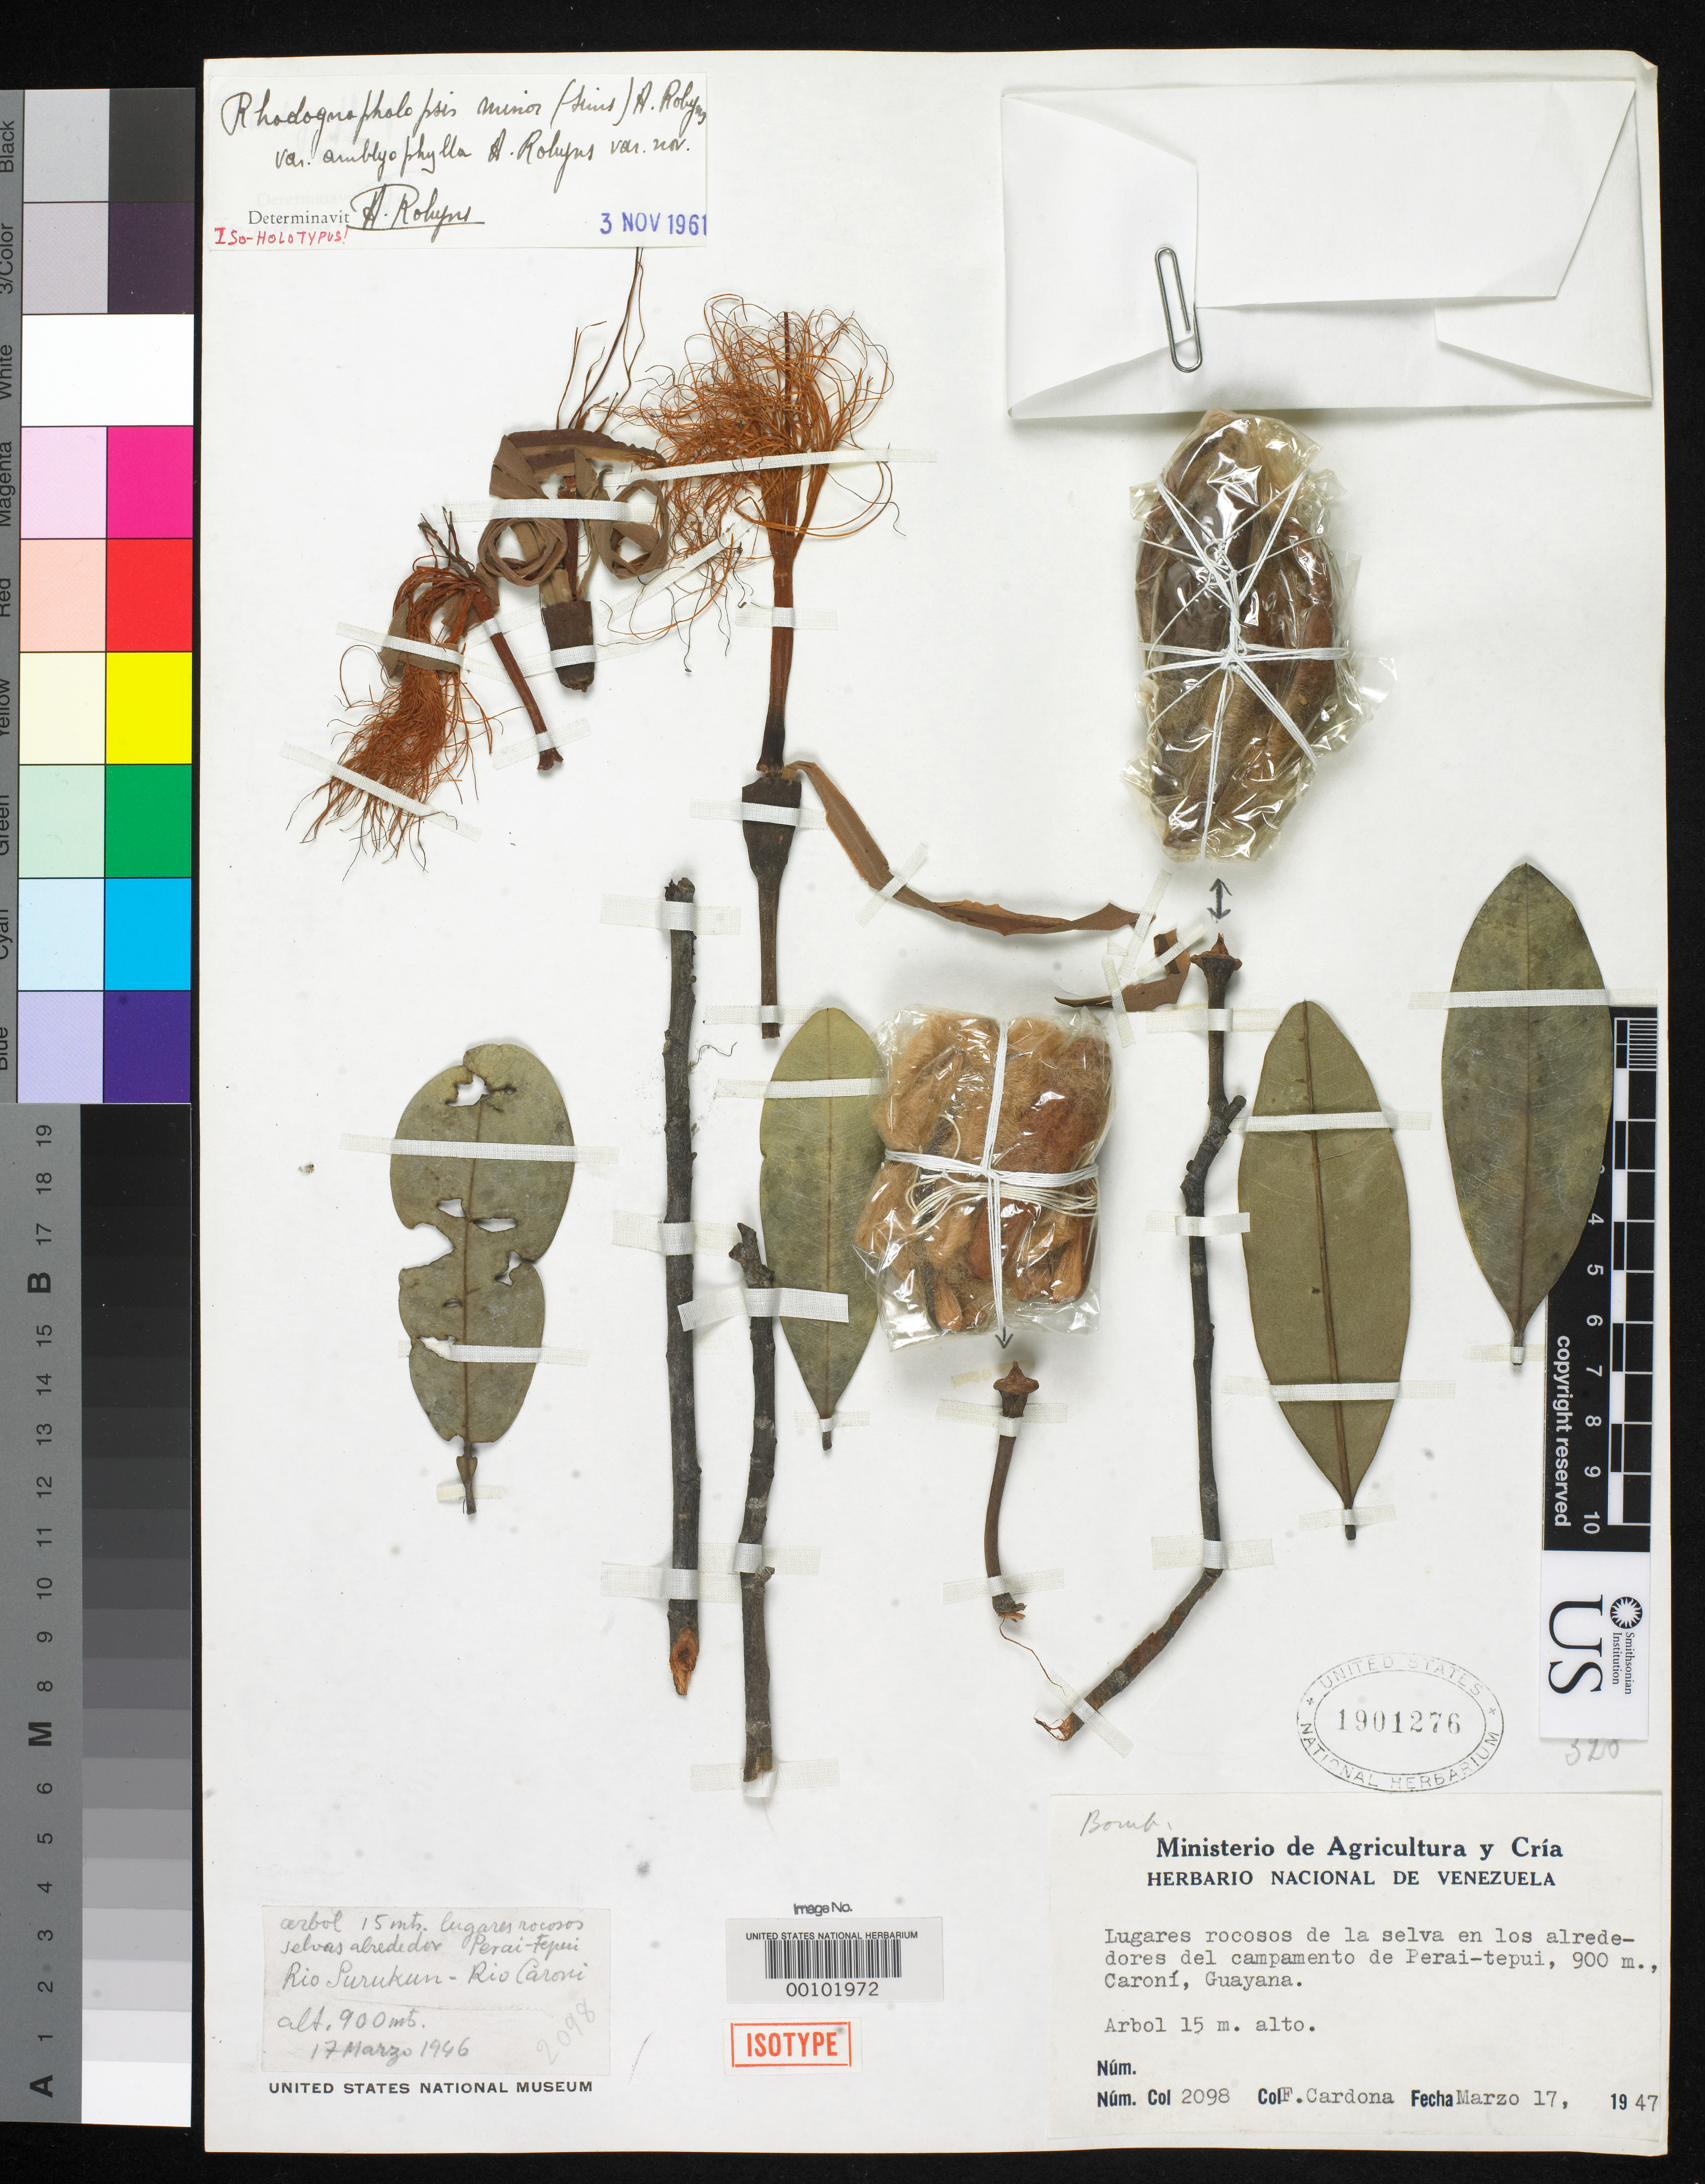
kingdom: Plantae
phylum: Tracheophyta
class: Magnoliopsida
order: Malvales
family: Malvaceae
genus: Rhodognaphalopsis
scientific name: Rhodognaphalopsis minor var. amblyophylla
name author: A. Robyns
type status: Isotype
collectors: F. Cardona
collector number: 2098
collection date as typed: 17 Mar 1947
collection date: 1947-03-17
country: Venezuela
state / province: Bolivar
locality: Rio Caroni.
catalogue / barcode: US 1901276